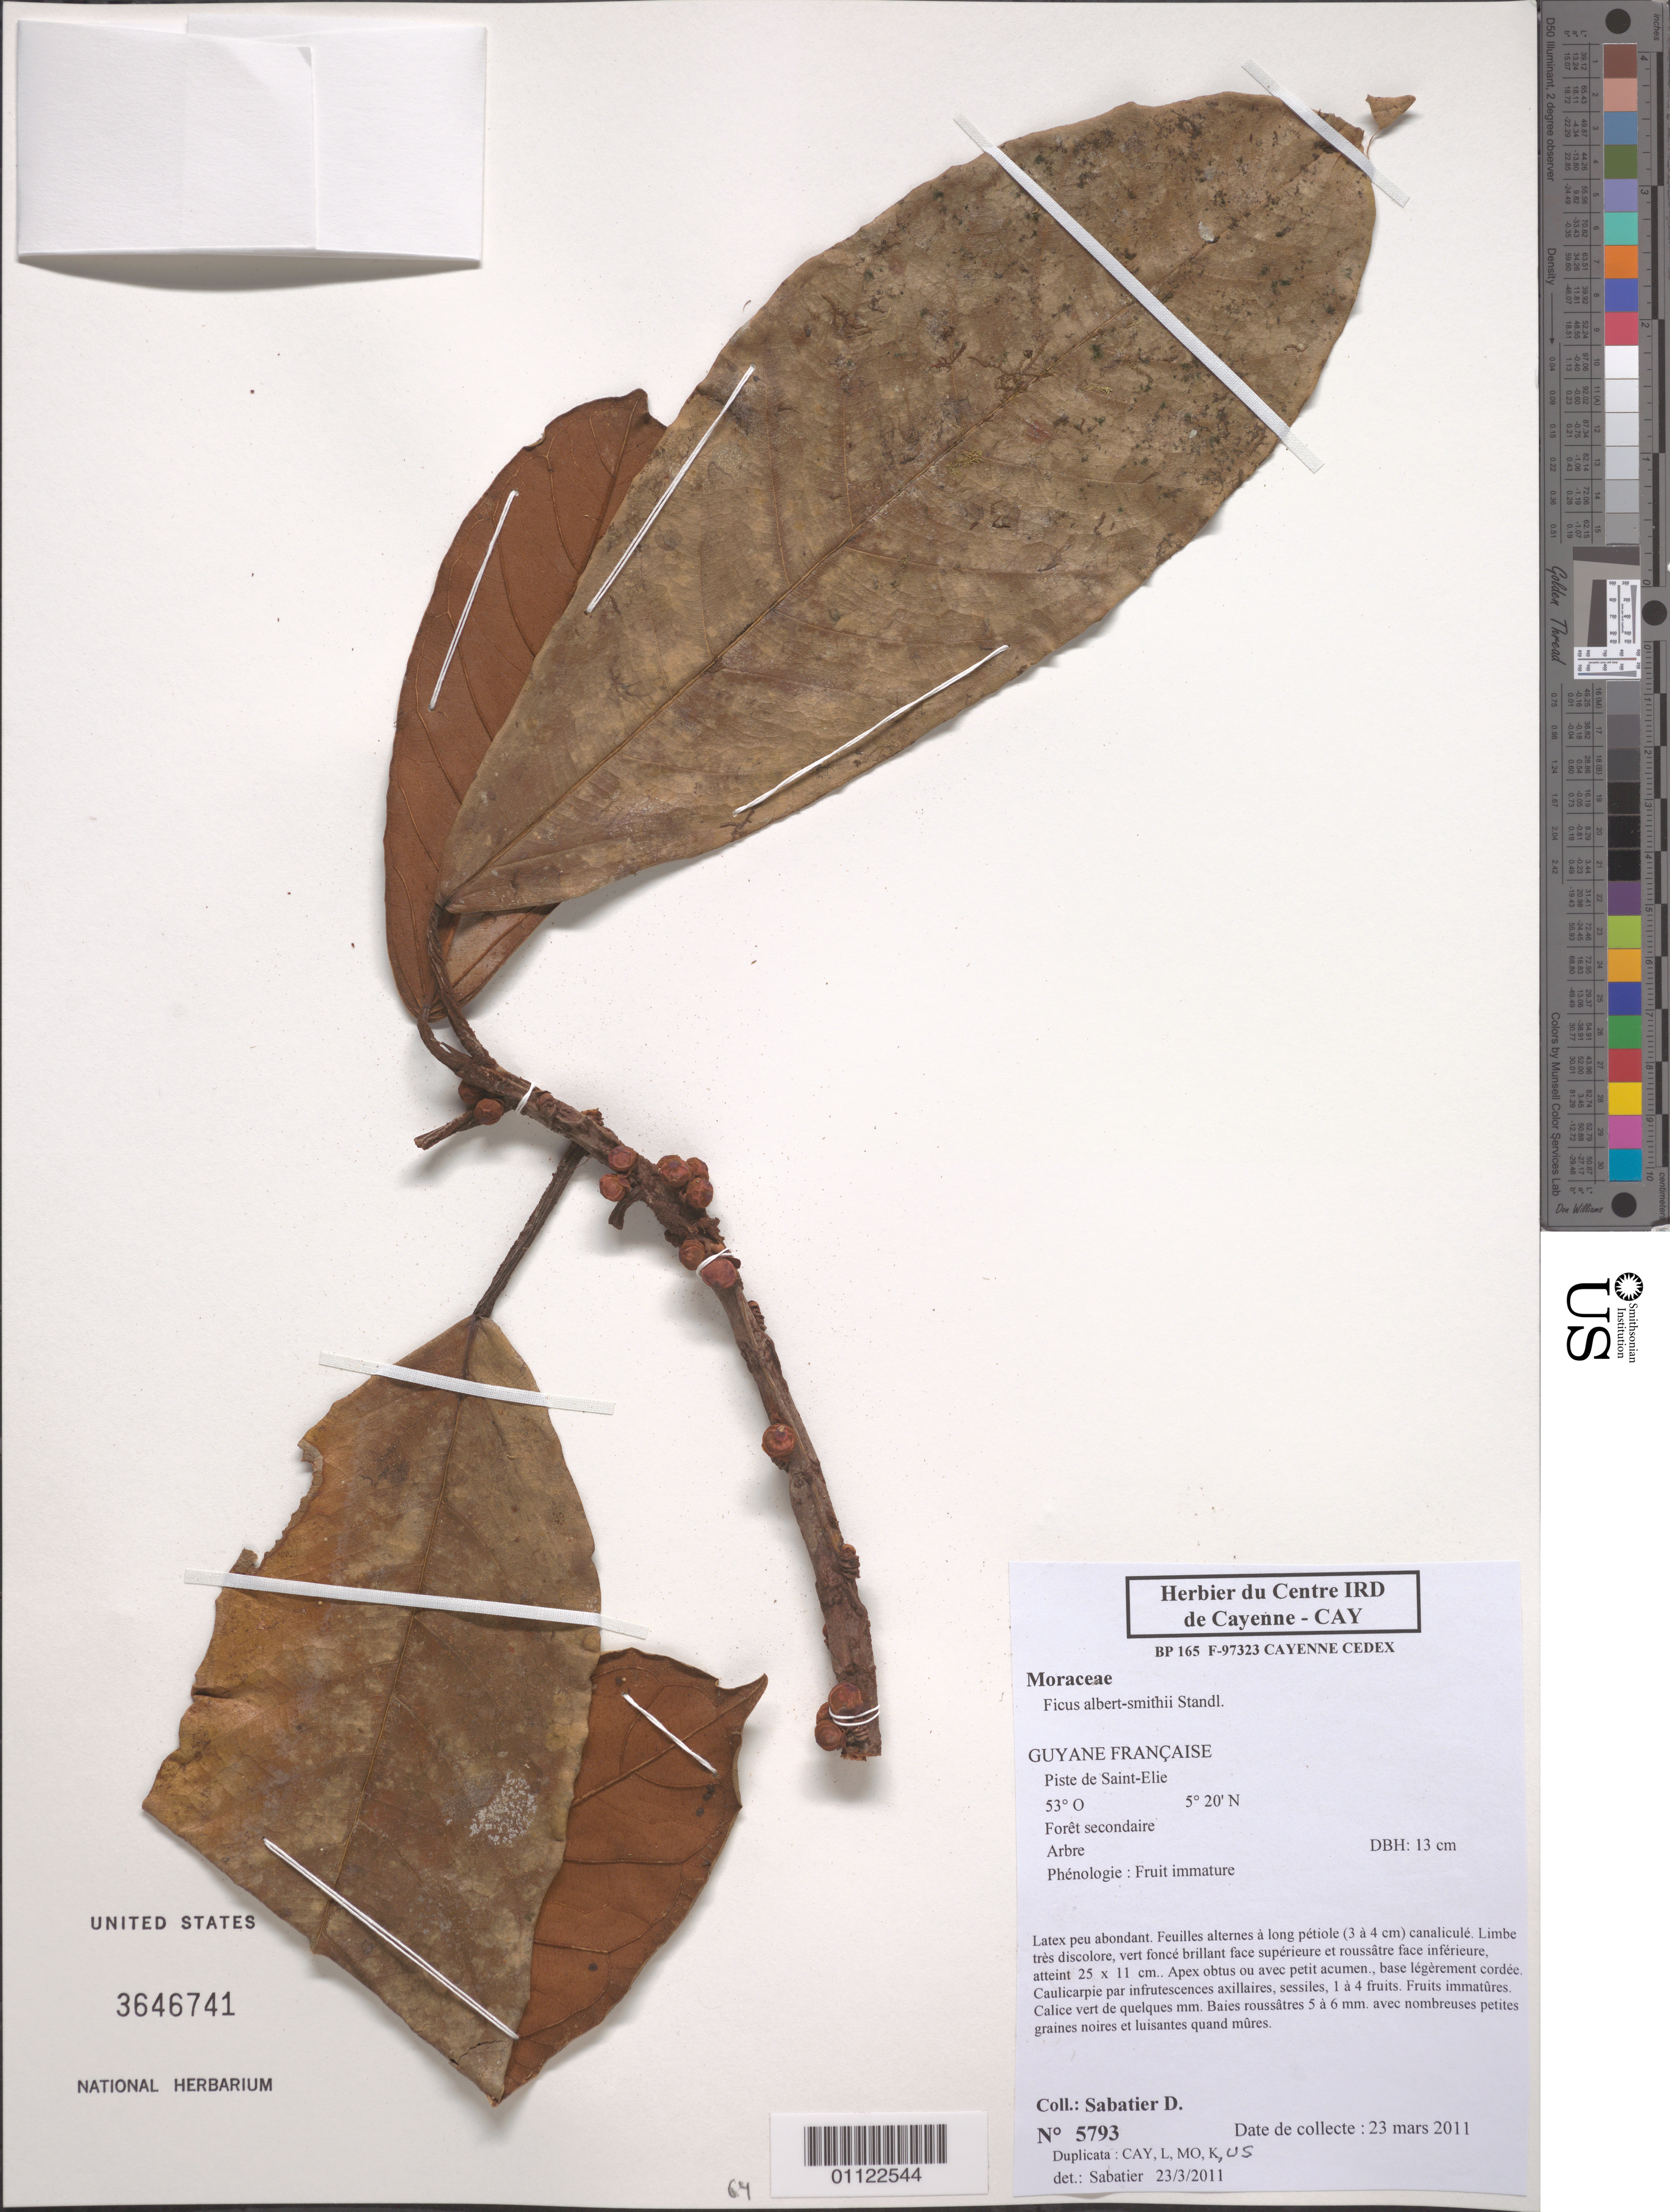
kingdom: Plantae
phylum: Tracheophyta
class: Magnoliopsida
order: Rosales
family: Moraceae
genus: Ficus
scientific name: Ficus albert-smithii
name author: Standl. in A.C. Sm.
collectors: D. Sabatier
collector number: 5793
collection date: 2011-03-23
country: French Guiana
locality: Guyane Française. Piste de Saint-Elie.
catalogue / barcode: US 3646741